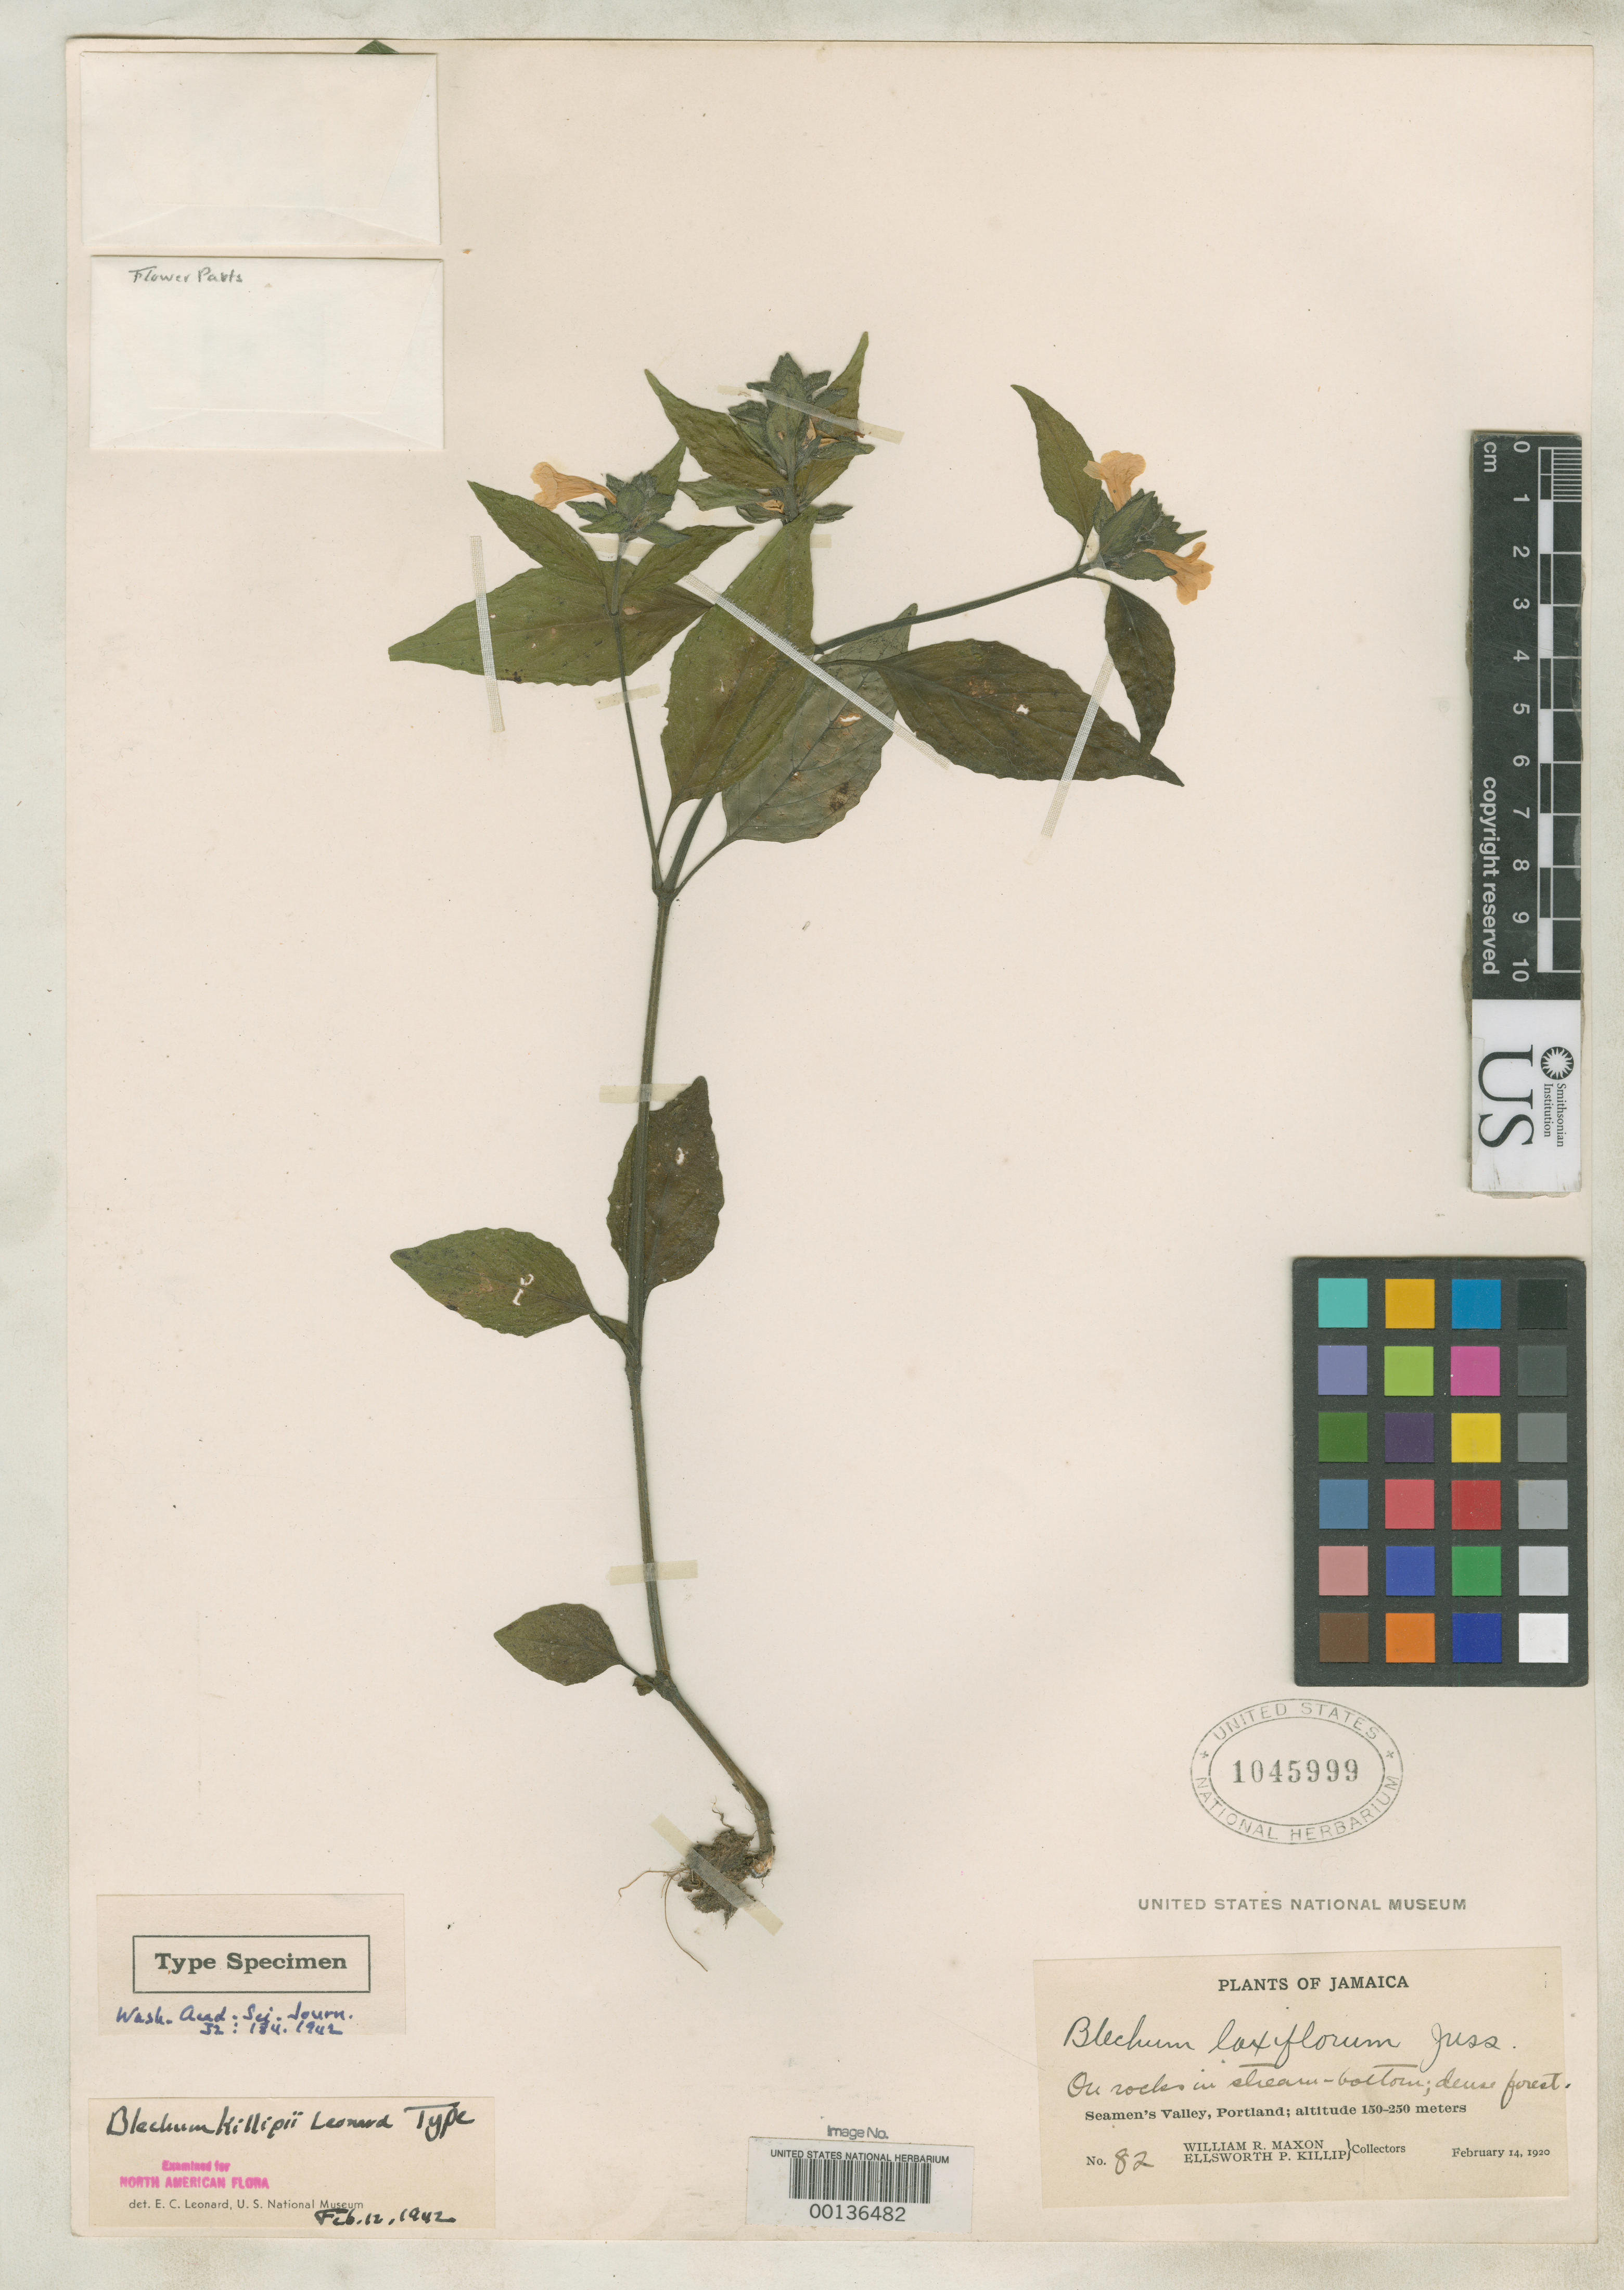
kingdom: Plantae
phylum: Tracheophyta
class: Magnoliopsida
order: Lamiales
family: Acanthaceae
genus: Blechum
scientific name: Blechum killipii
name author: Leonard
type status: Holotype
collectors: W. R. Maxon & E. P. Killip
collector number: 82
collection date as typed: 14 Feb 1920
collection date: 1920-02-14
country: Jamaica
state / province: Portland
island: Greater Antilles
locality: Seamen's Valley.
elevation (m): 150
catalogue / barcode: US 1045999